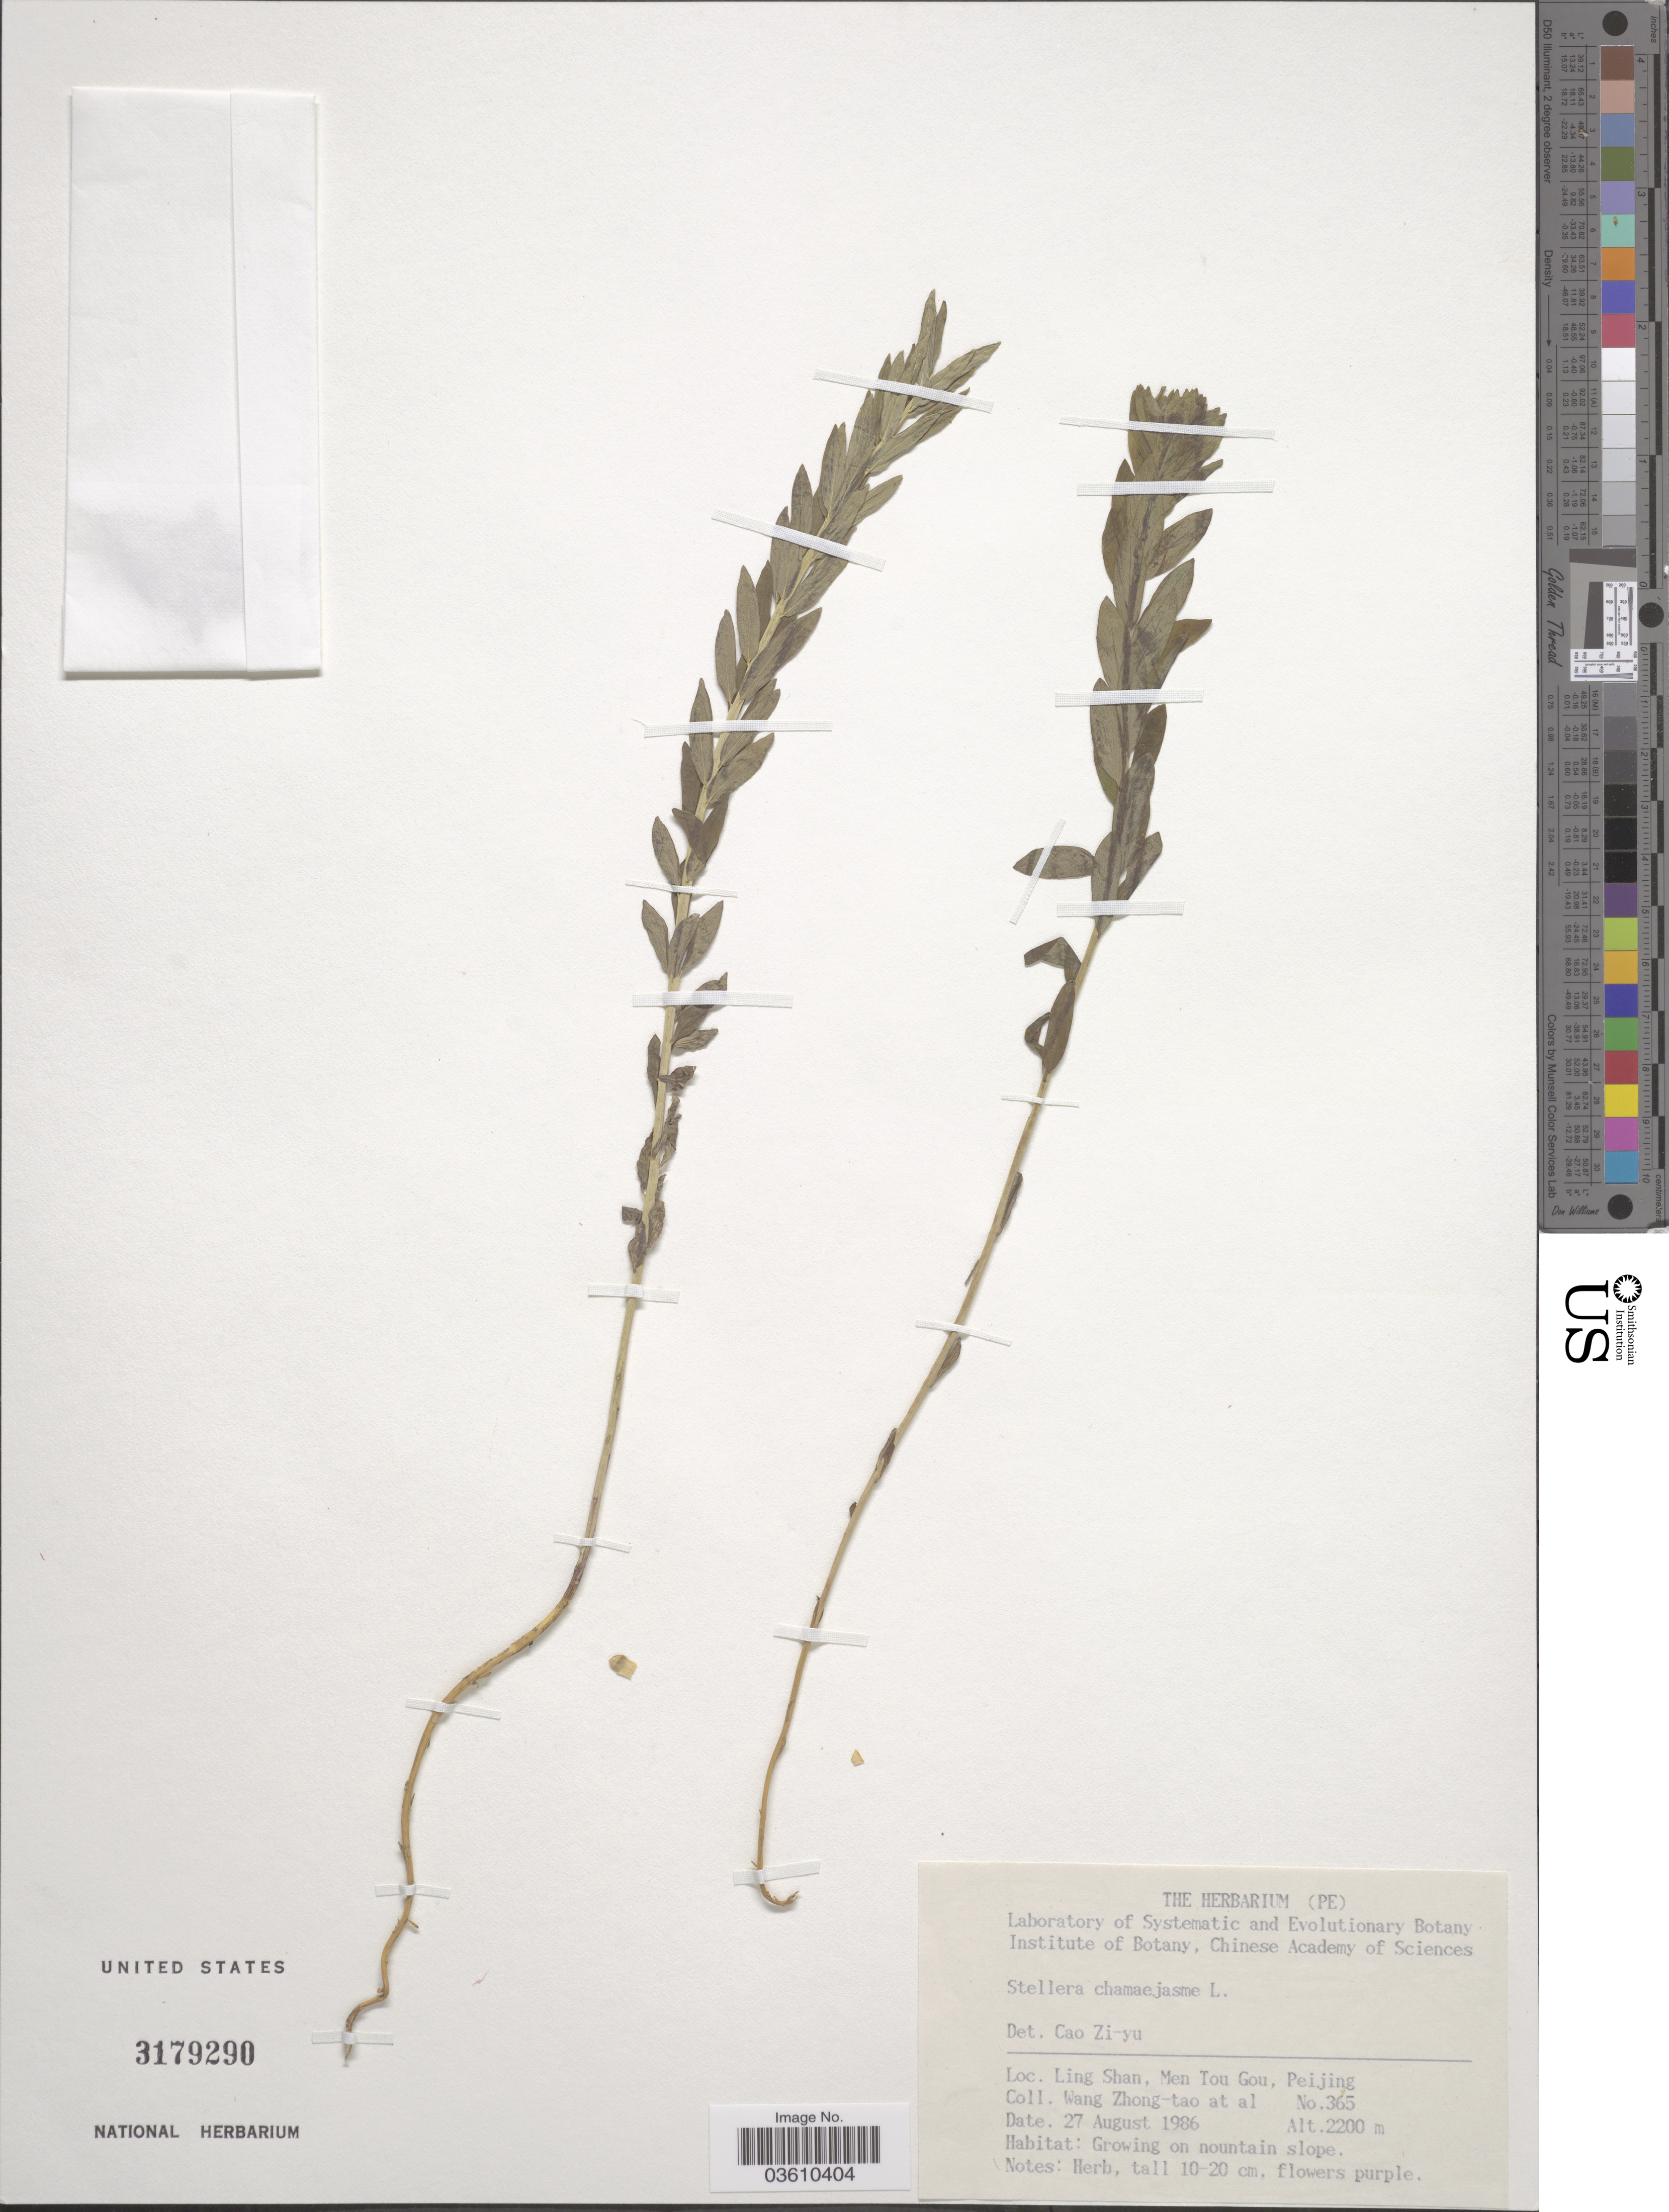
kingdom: Plantae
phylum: Tracheophyta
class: Magnoliopsida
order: Malvales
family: Thymelaeaceae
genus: Stellera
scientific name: Stellera chamaejasme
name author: L.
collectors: W. Zhong-Tao & et al.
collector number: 365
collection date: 1986-08-27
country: China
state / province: Beijing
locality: Ling Shan, Men Tou Goum, Peijing.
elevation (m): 2200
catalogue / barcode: US 3179290